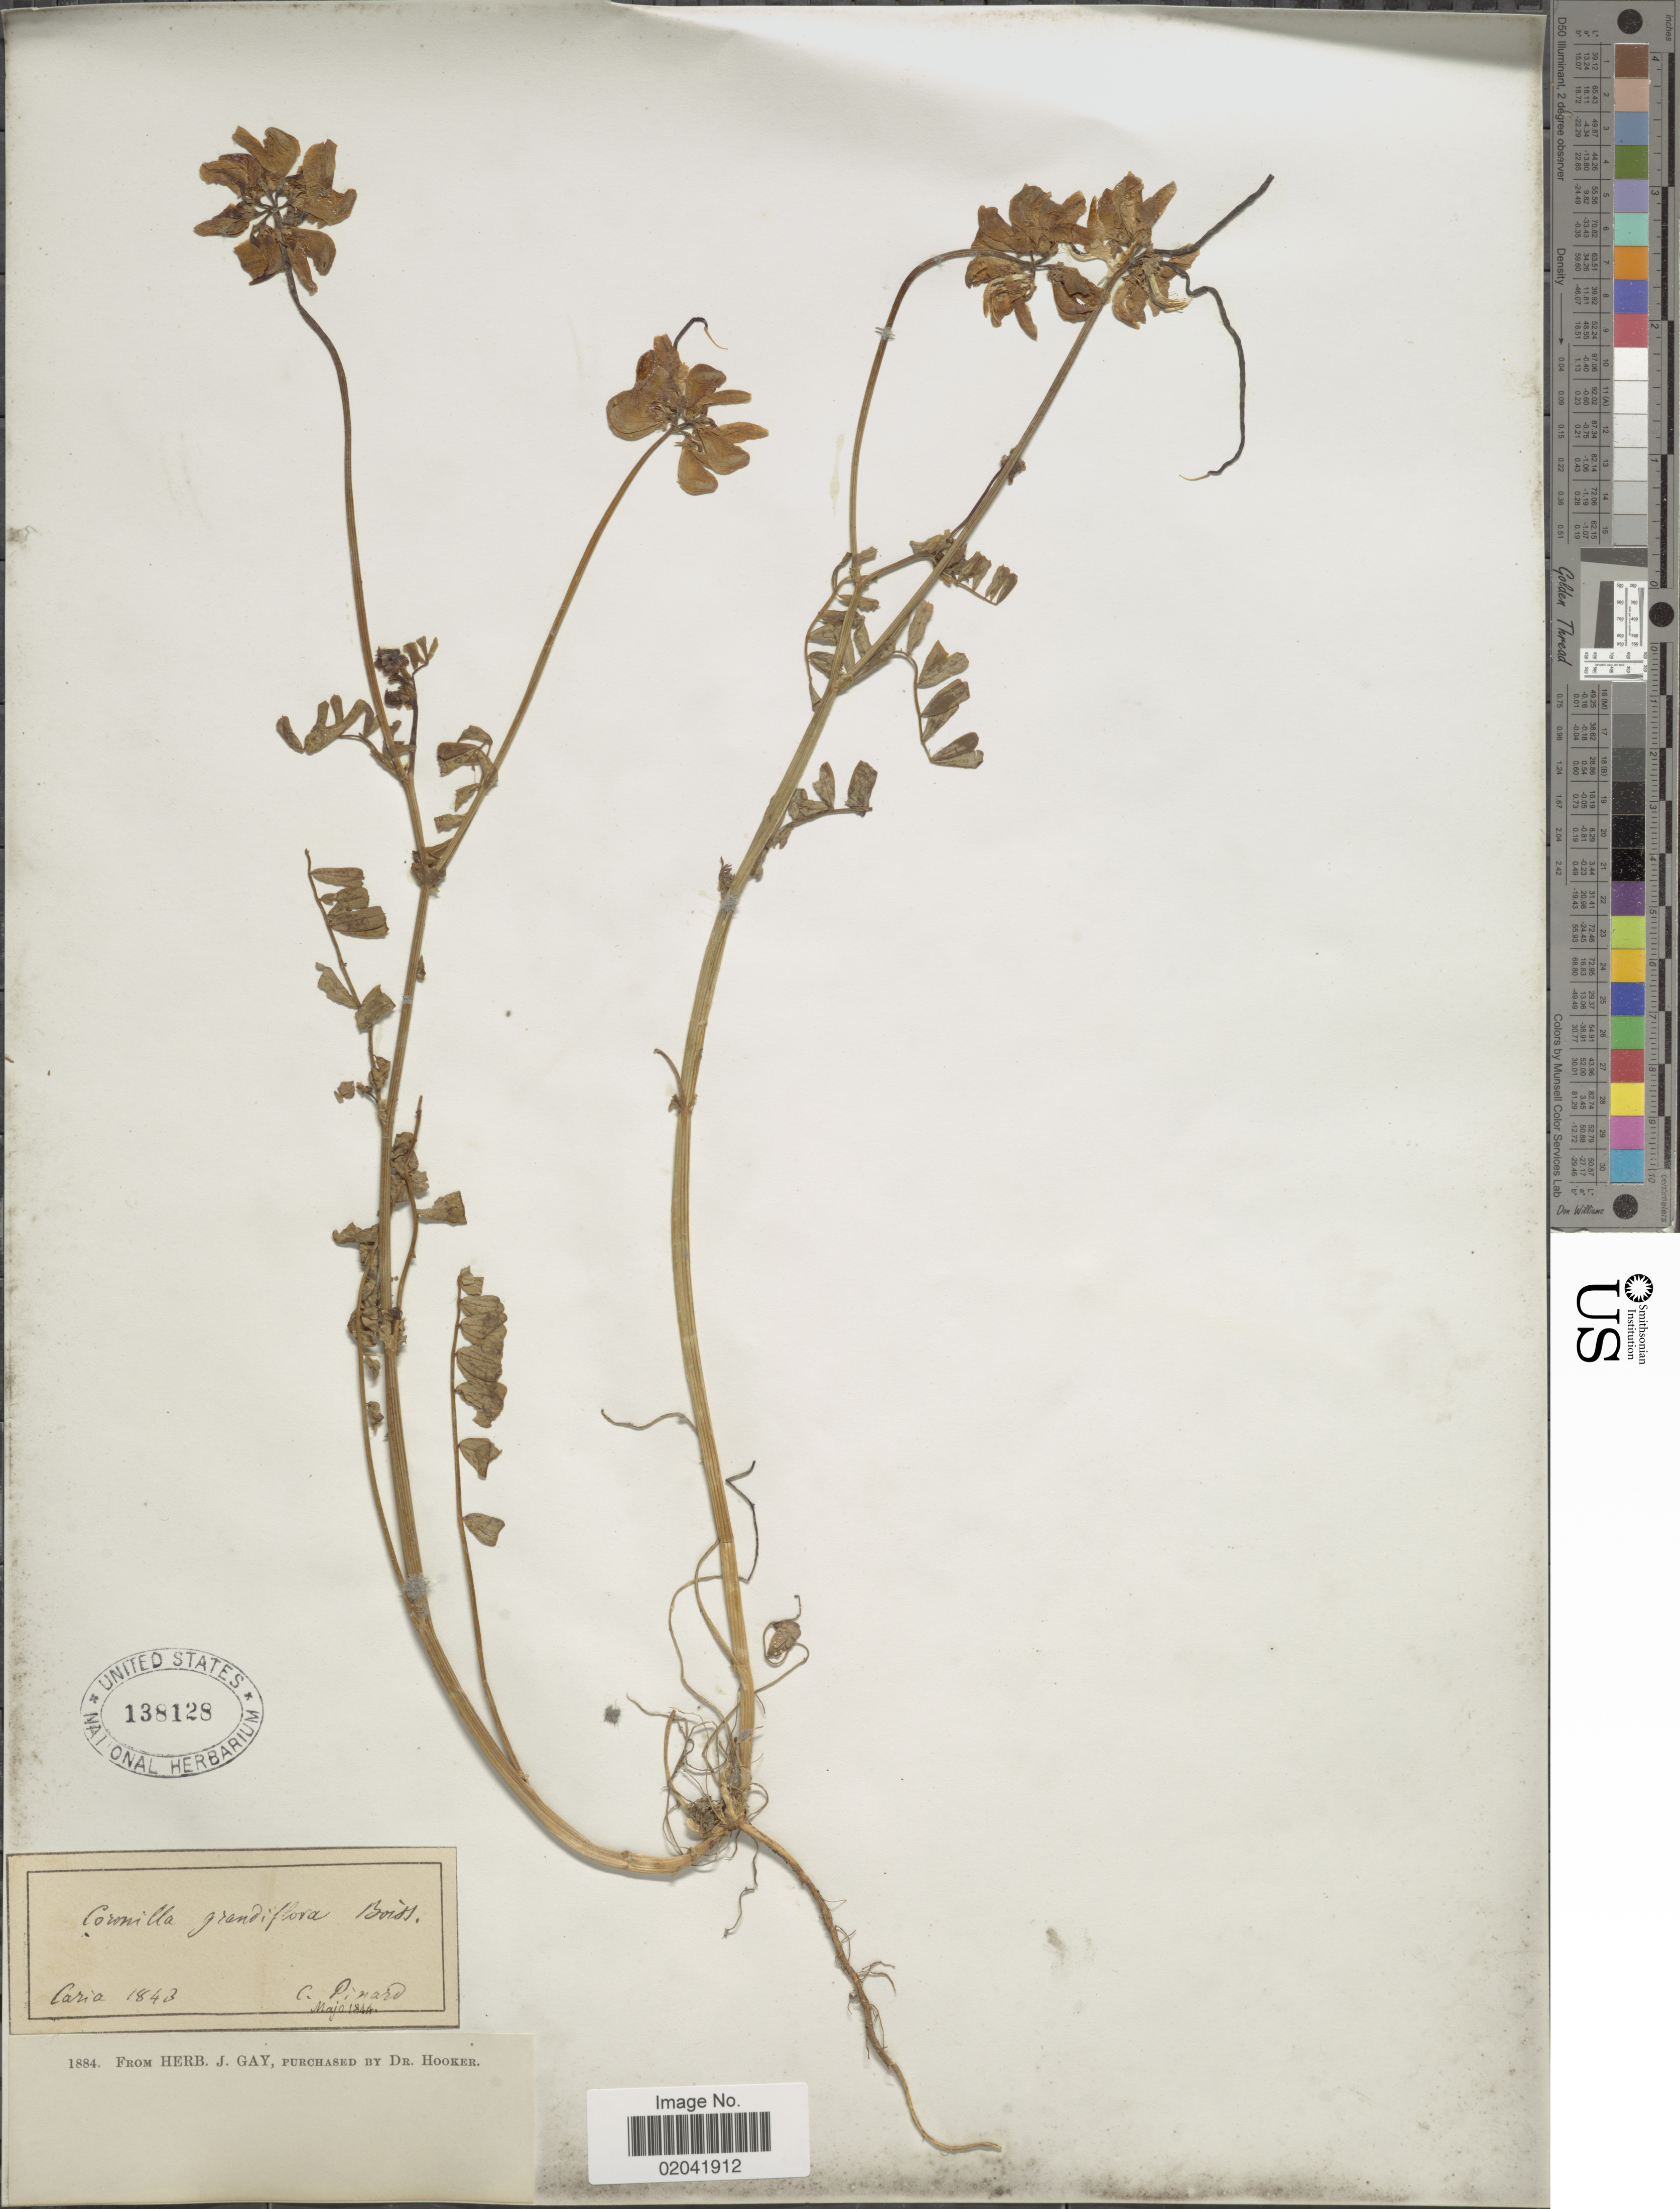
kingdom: Plantae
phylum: Tracheophyta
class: Magnoliopsida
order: Fabales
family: Fabaceae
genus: Coronilla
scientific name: Coronilla grandiflora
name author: (L.) Willd.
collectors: C. Pinard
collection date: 1844-05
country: Turkey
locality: Caria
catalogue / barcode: US 138128